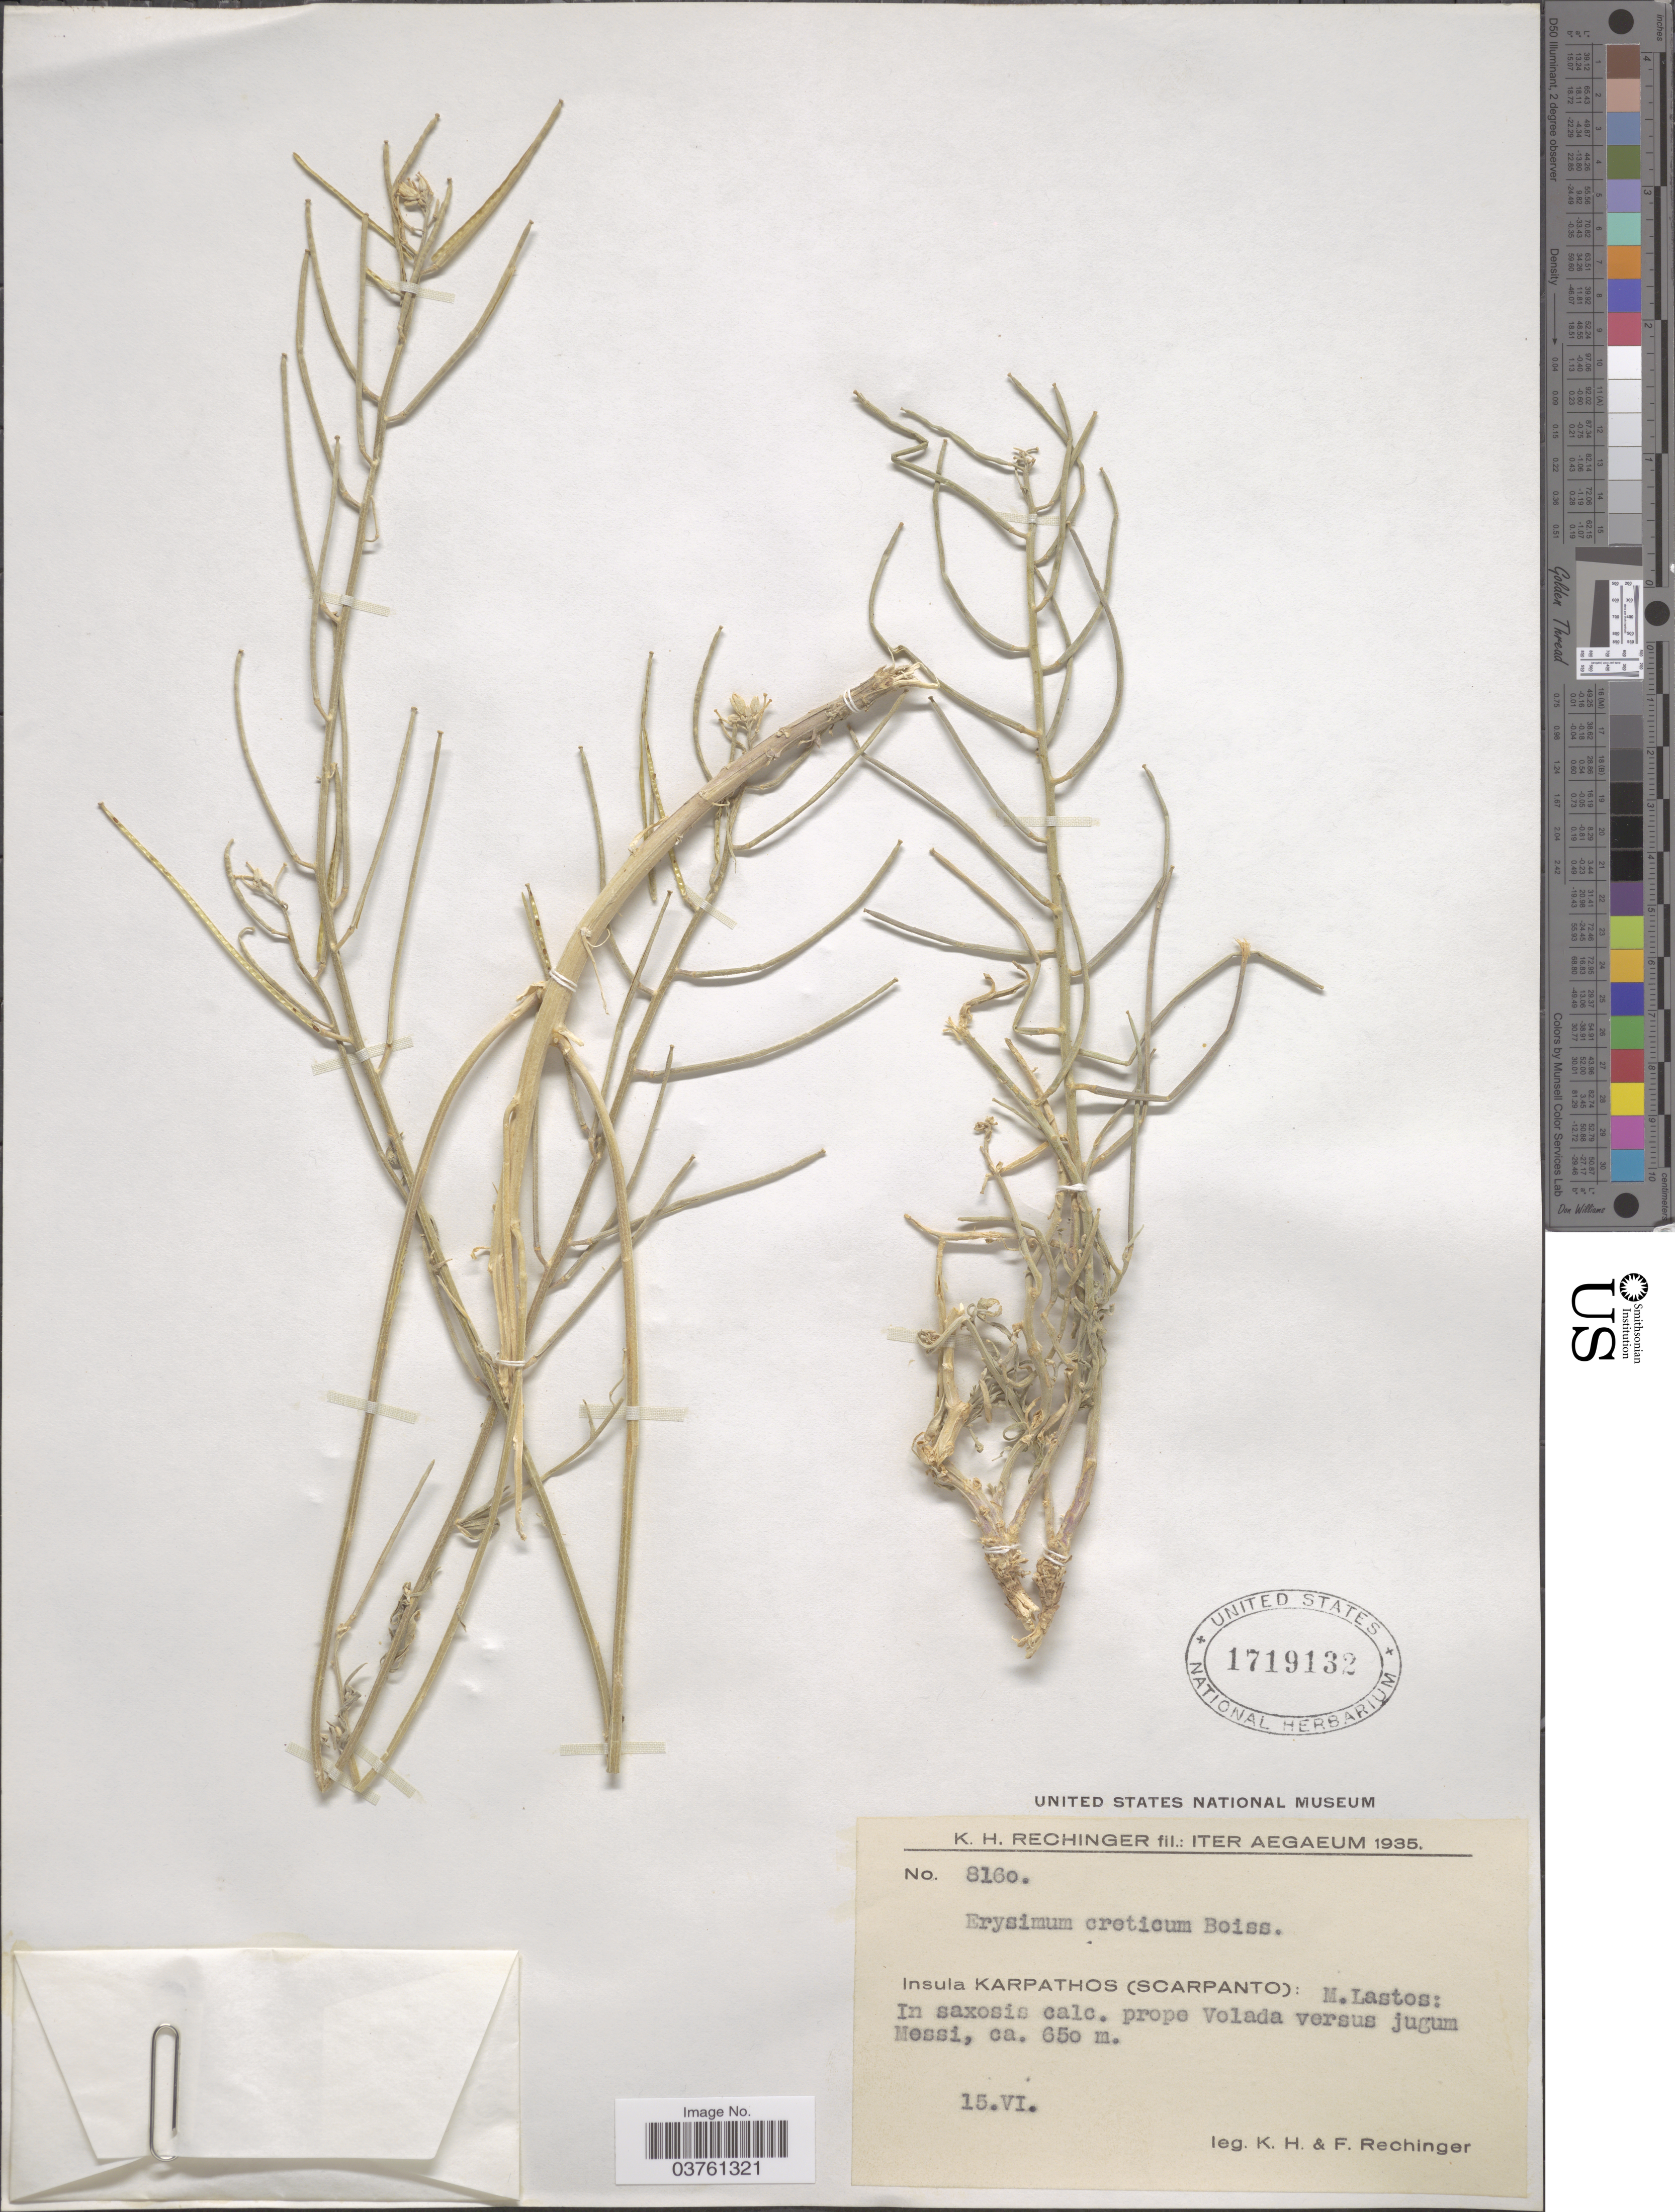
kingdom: Plantae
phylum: Tracheophyta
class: Magnoliopsida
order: Brassicales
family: Brassicaceae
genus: Erysimum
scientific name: Erysimum creticum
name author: Boiss. & Heldr.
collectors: K. H. Rechinger & F. Rechinger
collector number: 8160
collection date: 1935-06-15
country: Greece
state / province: South Aegean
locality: Iter Aegaeum. Insula Karpathos (Scarpanto): M.Lastos: In saxosis calc. prope Volada versus jugum Messi.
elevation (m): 650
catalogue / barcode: US 1719132